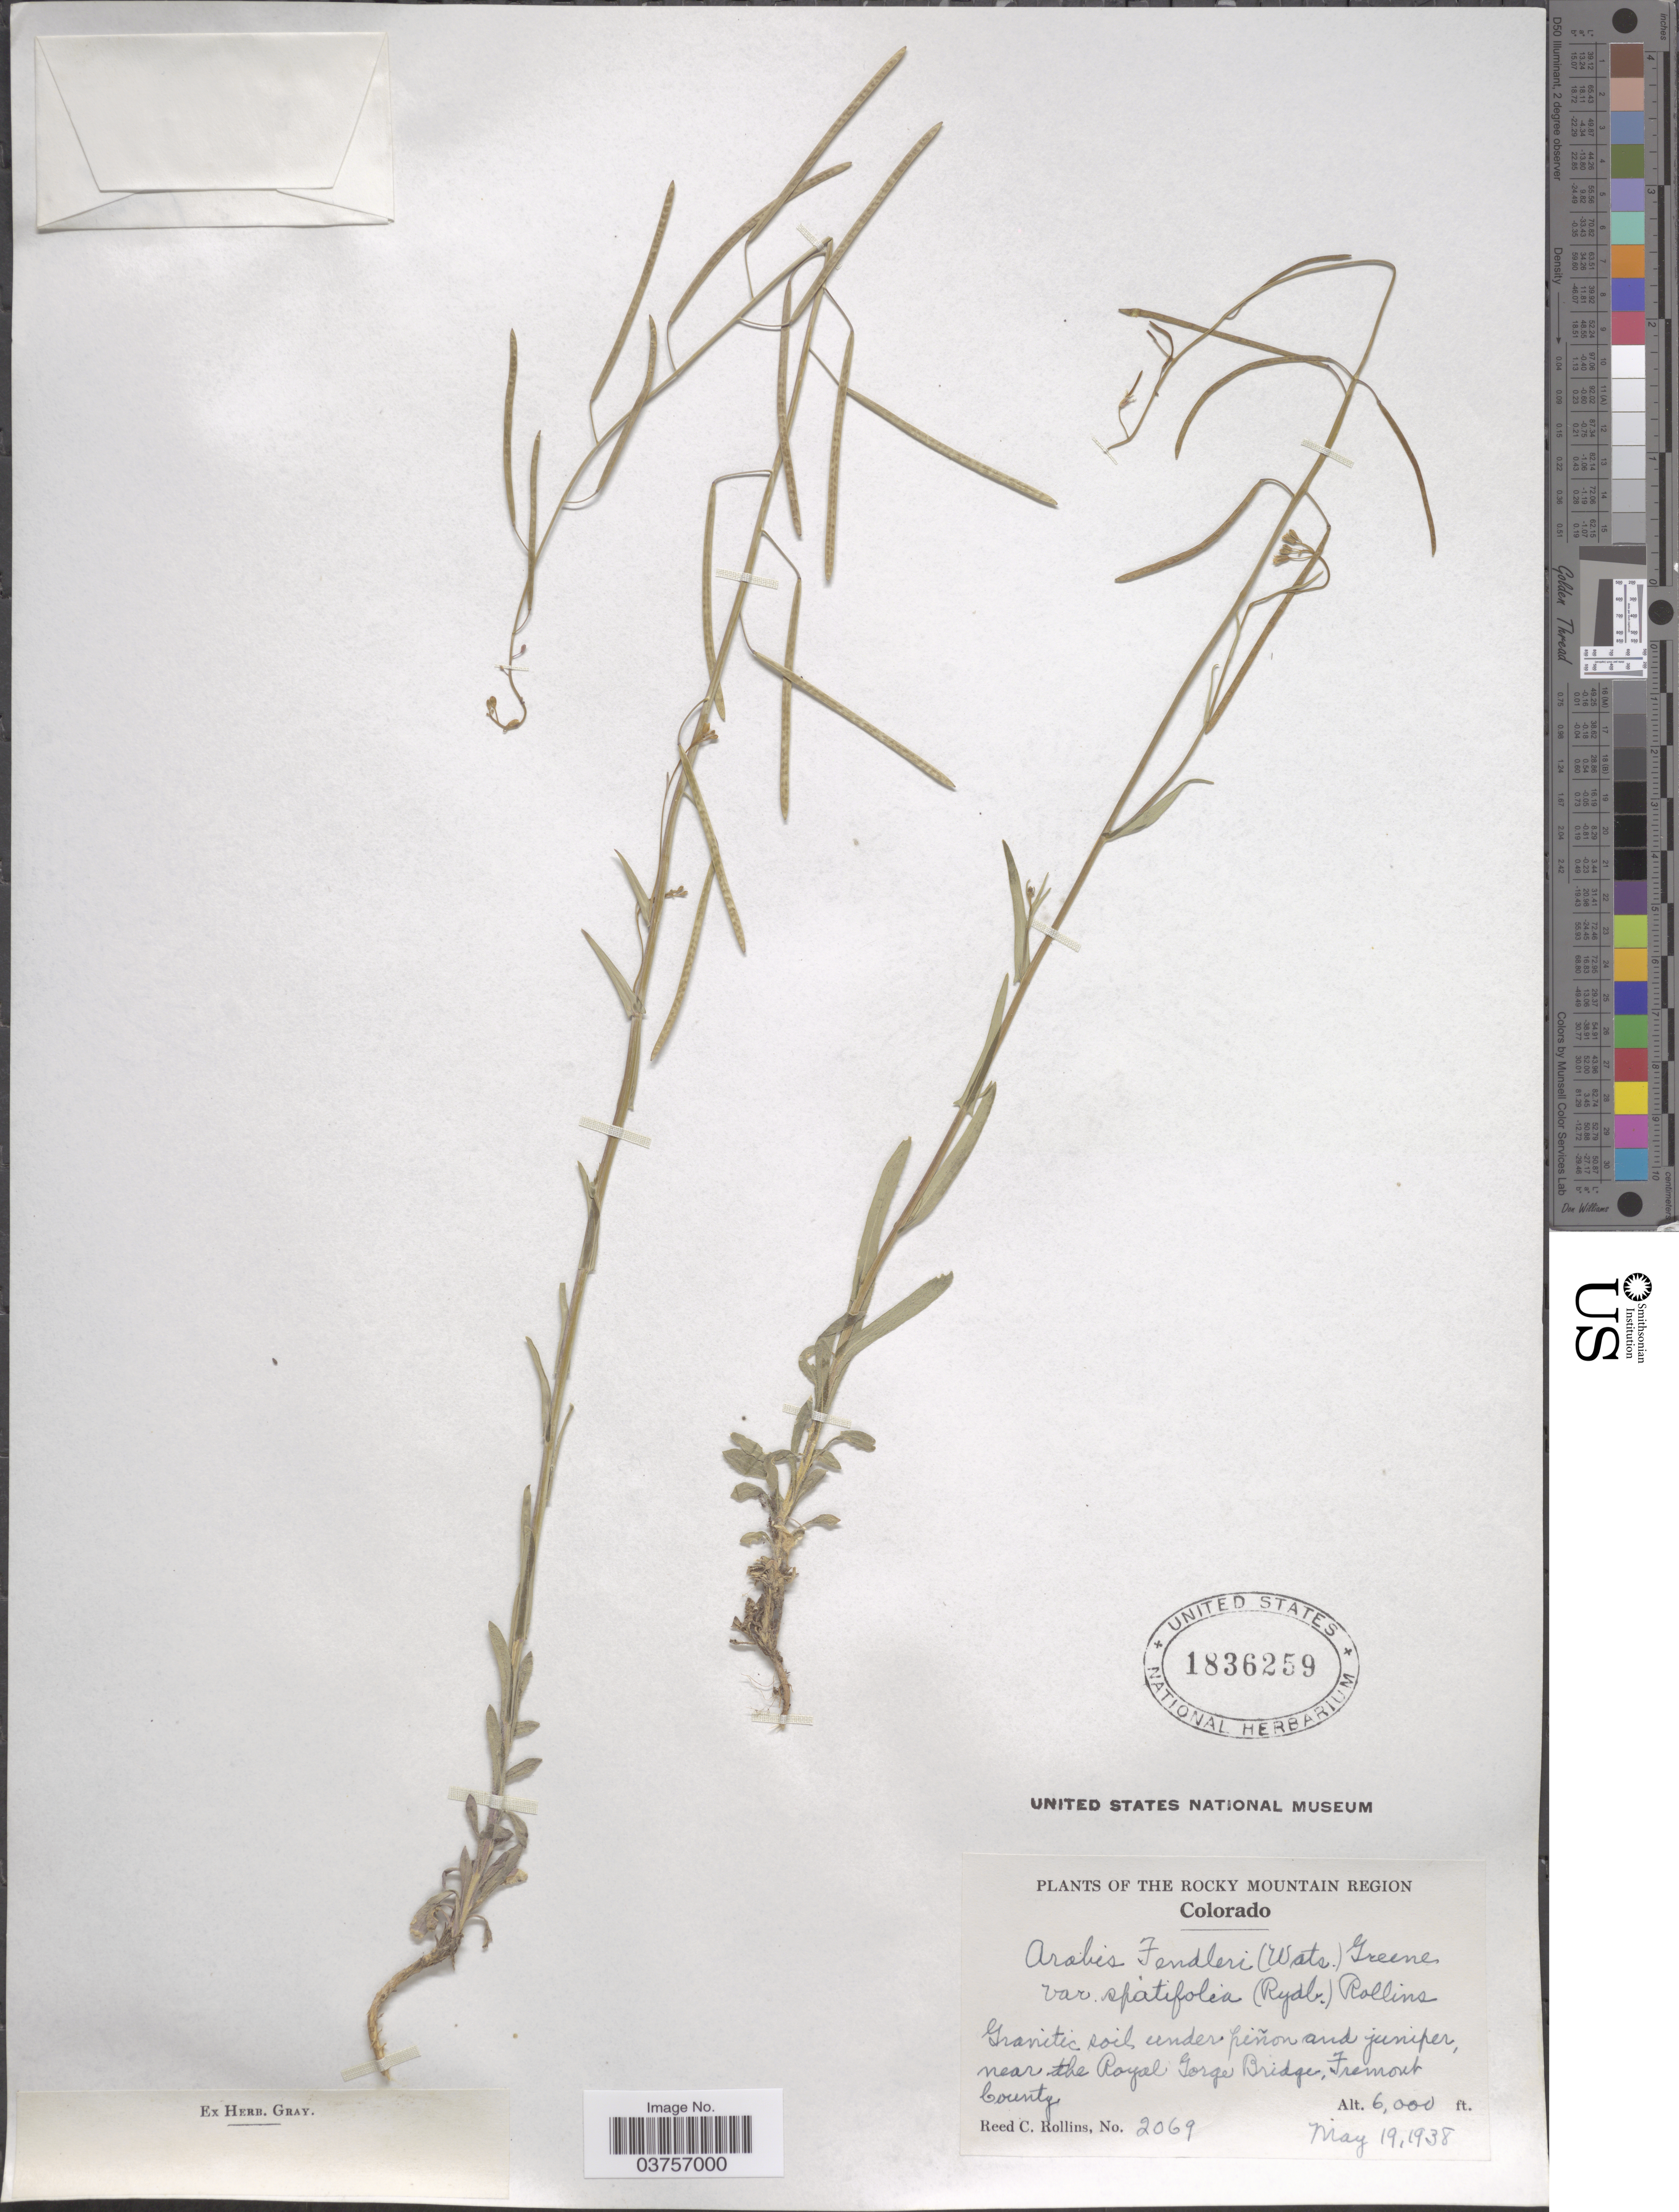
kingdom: Plantae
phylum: Tracheophyta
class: Magnoliopsida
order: Brassicales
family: Brassicaceae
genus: Arabis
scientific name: Arabis fendleri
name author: (S. Watson) Greene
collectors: R. C. Rollins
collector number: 2069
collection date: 1938-05-19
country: United States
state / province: Colorado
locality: The Rocky Mountain Region. Granitic soil under piñon and juniper, near the Royal Gorge Bridge, Fremont County.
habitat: granitic soil under pinon and junipers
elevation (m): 1829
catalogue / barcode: US 1836259